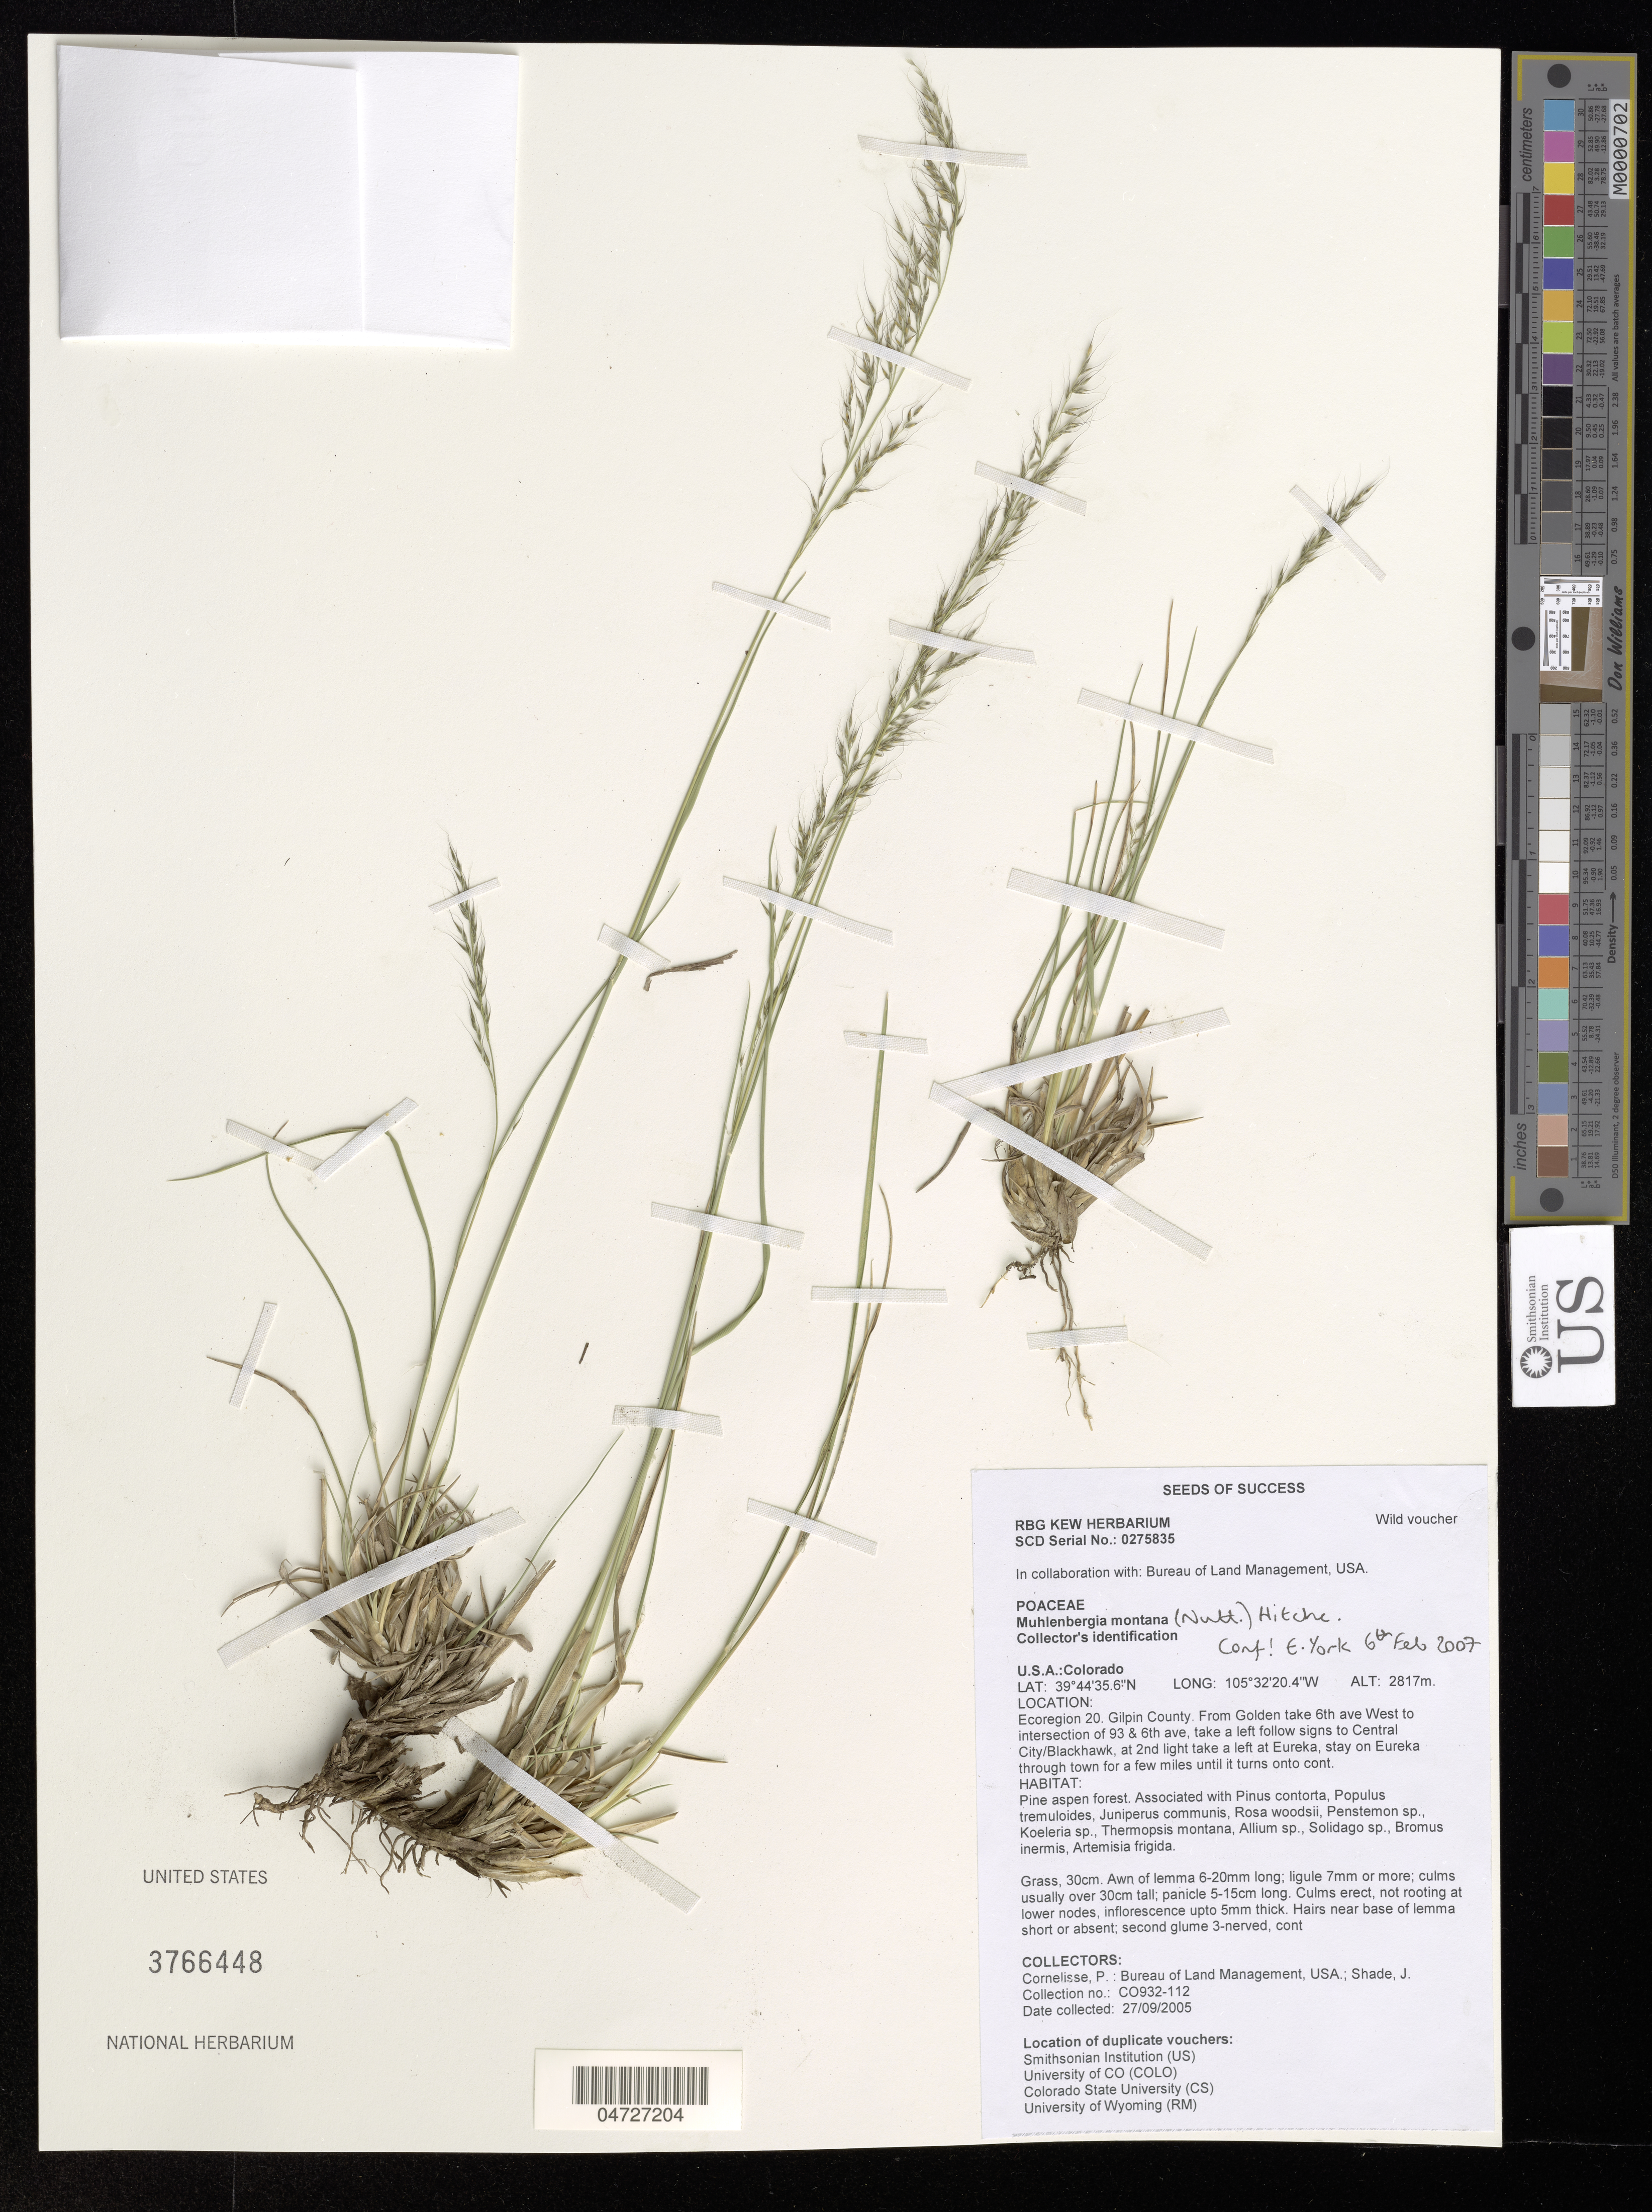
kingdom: Plantae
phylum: Tracheophyta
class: Liliopsida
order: Poales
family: Poaceae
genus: Muhlenbergia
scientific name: Muhlenbergia montana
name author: (Nutt.) Hitchc.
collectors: P. Cornelisse & J. Shade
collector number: CO932-112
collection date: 2005-09-27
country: United States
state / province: Colorado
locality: Ecoregion 20. Gilpin County. From Golden take 6th ave West to intersection of 93 & 6th ave, take a left follow signs to Central City/Blackhawk, at 2nd light take a left at Eureka, stay on Eureka through town for a few miles until it turns onto cont.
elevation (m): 2817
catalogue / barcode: US 3766448